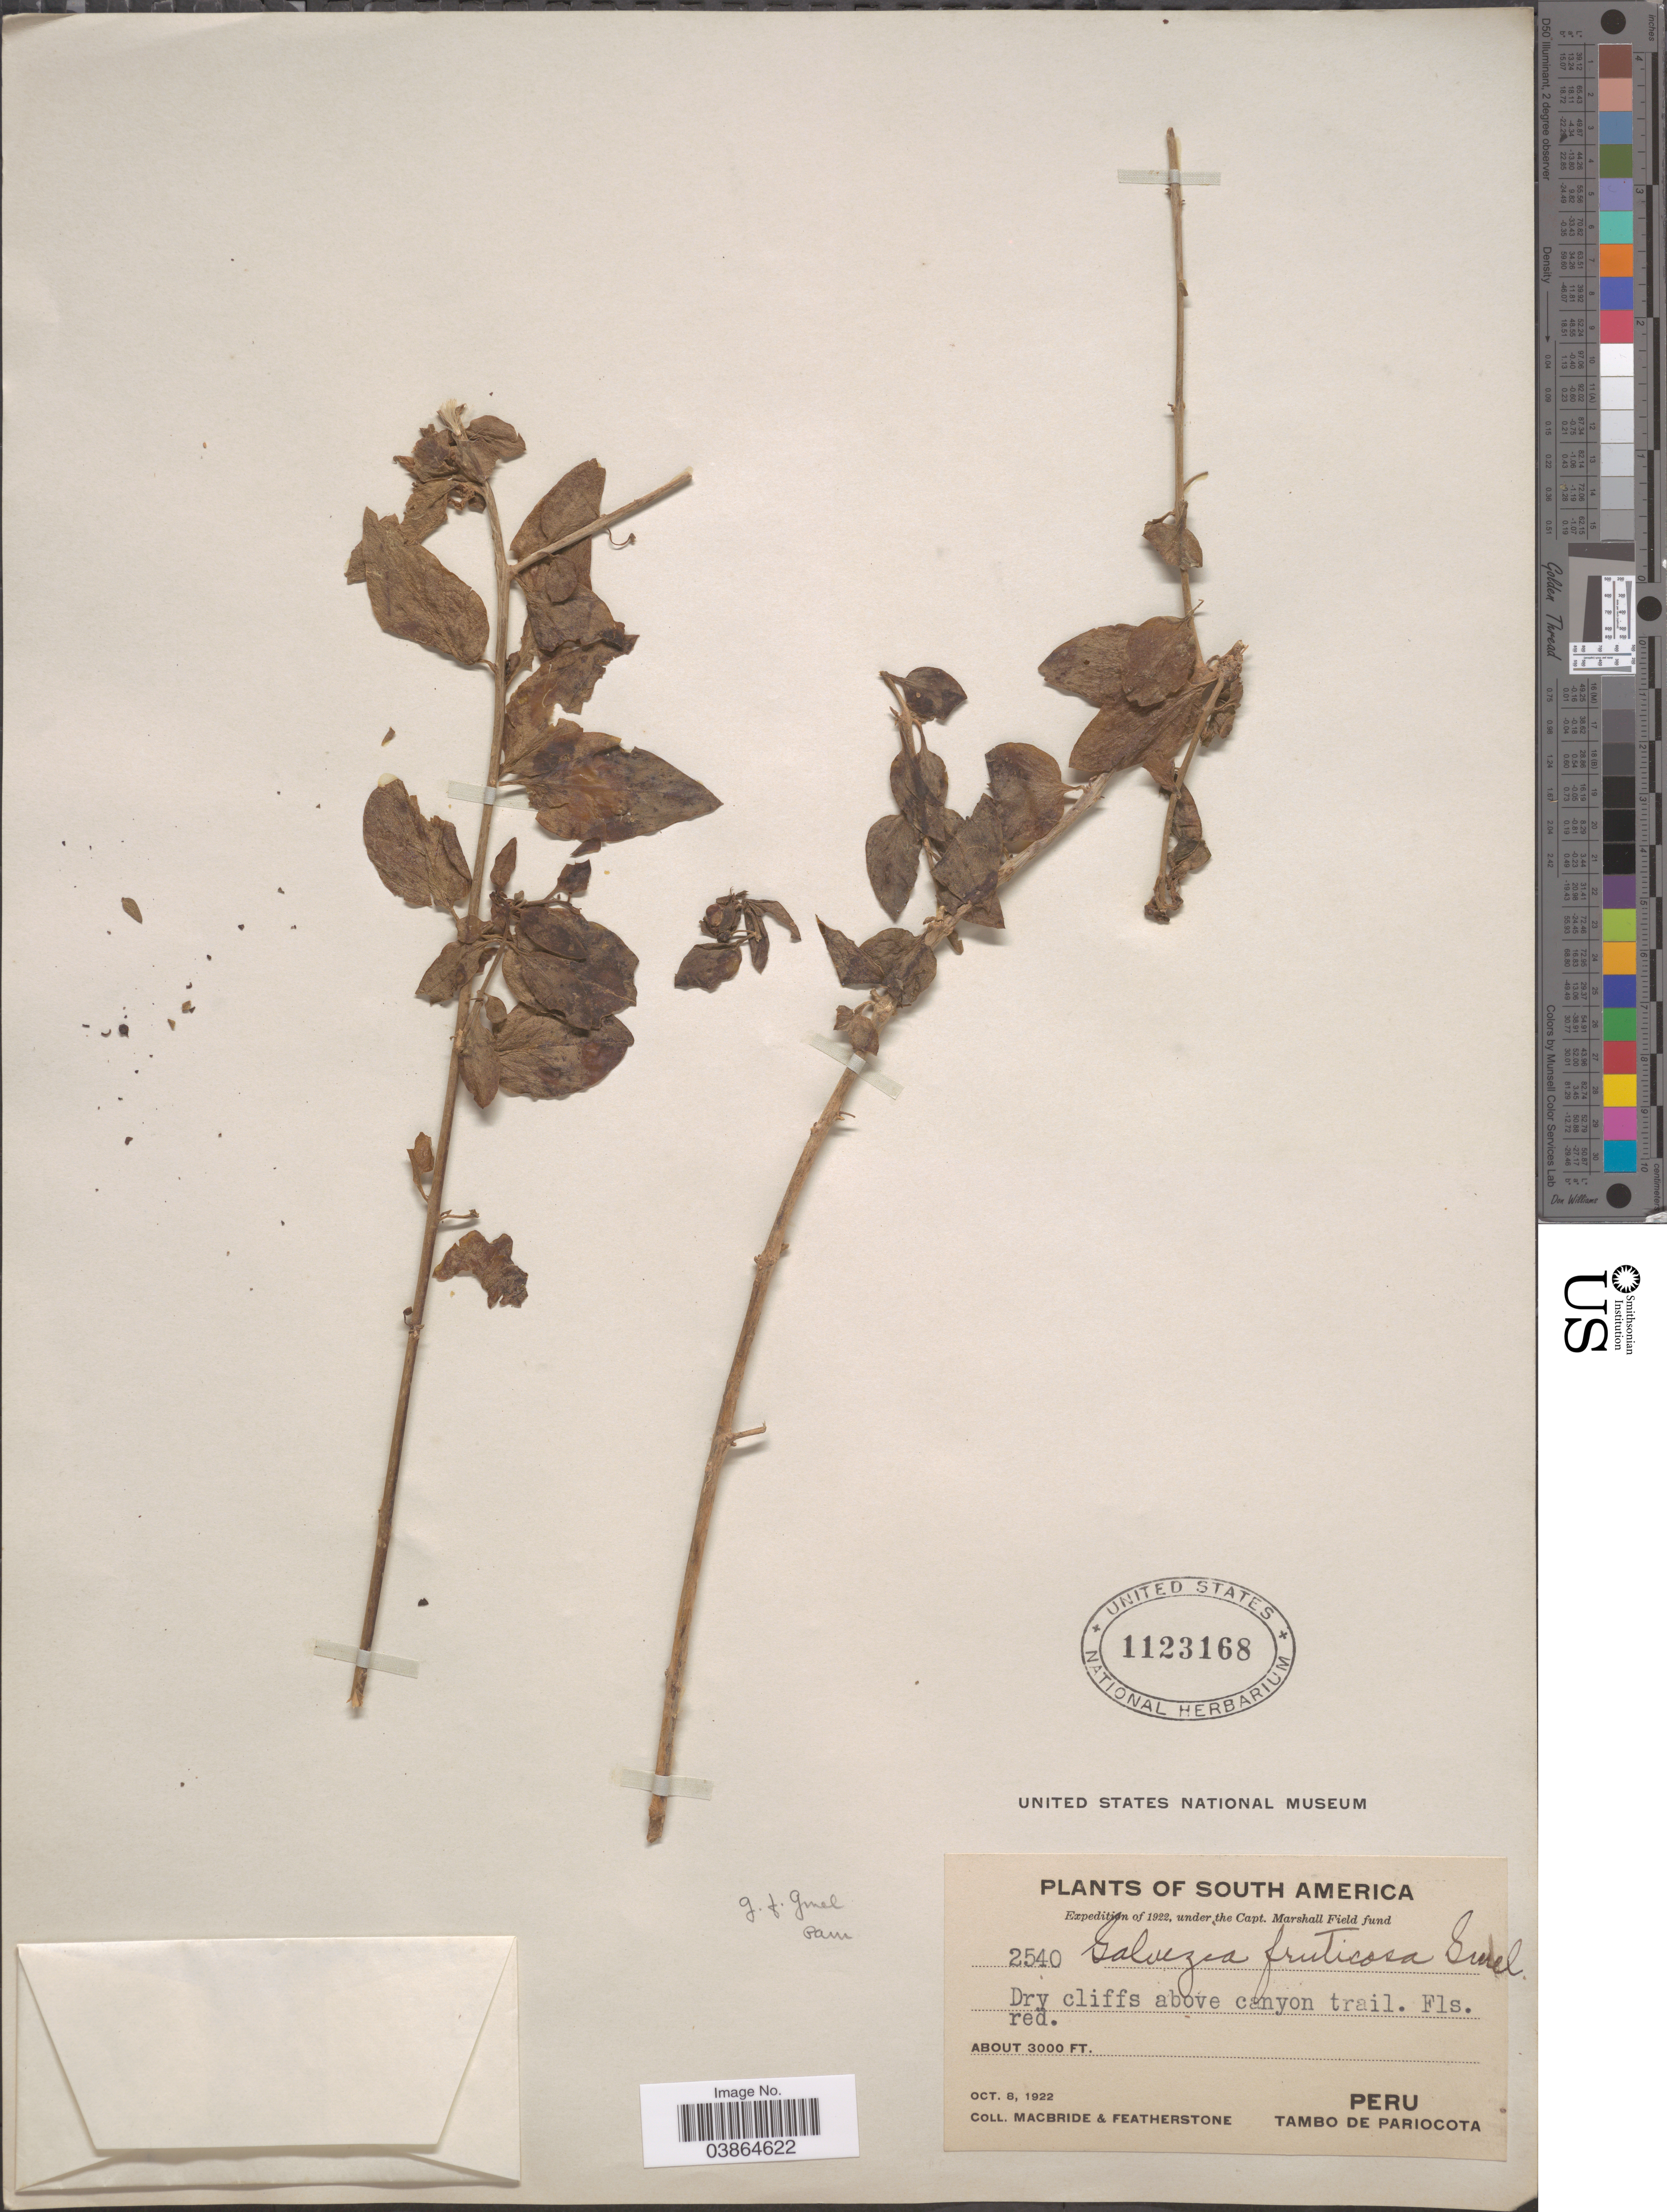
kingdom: Plantae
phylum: Tracheophyta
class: Magnoliopsida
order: Lamiales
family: Plantaginaceae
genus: Galvezia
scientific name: Galvezia fruticosa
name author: J.F. Gmel.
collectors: Macbride, -- & -. Featherstone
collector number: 2540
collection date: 1922-10-08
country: Peru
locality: Tambo de Pariocota.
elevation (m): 914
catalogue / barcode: US 1123168